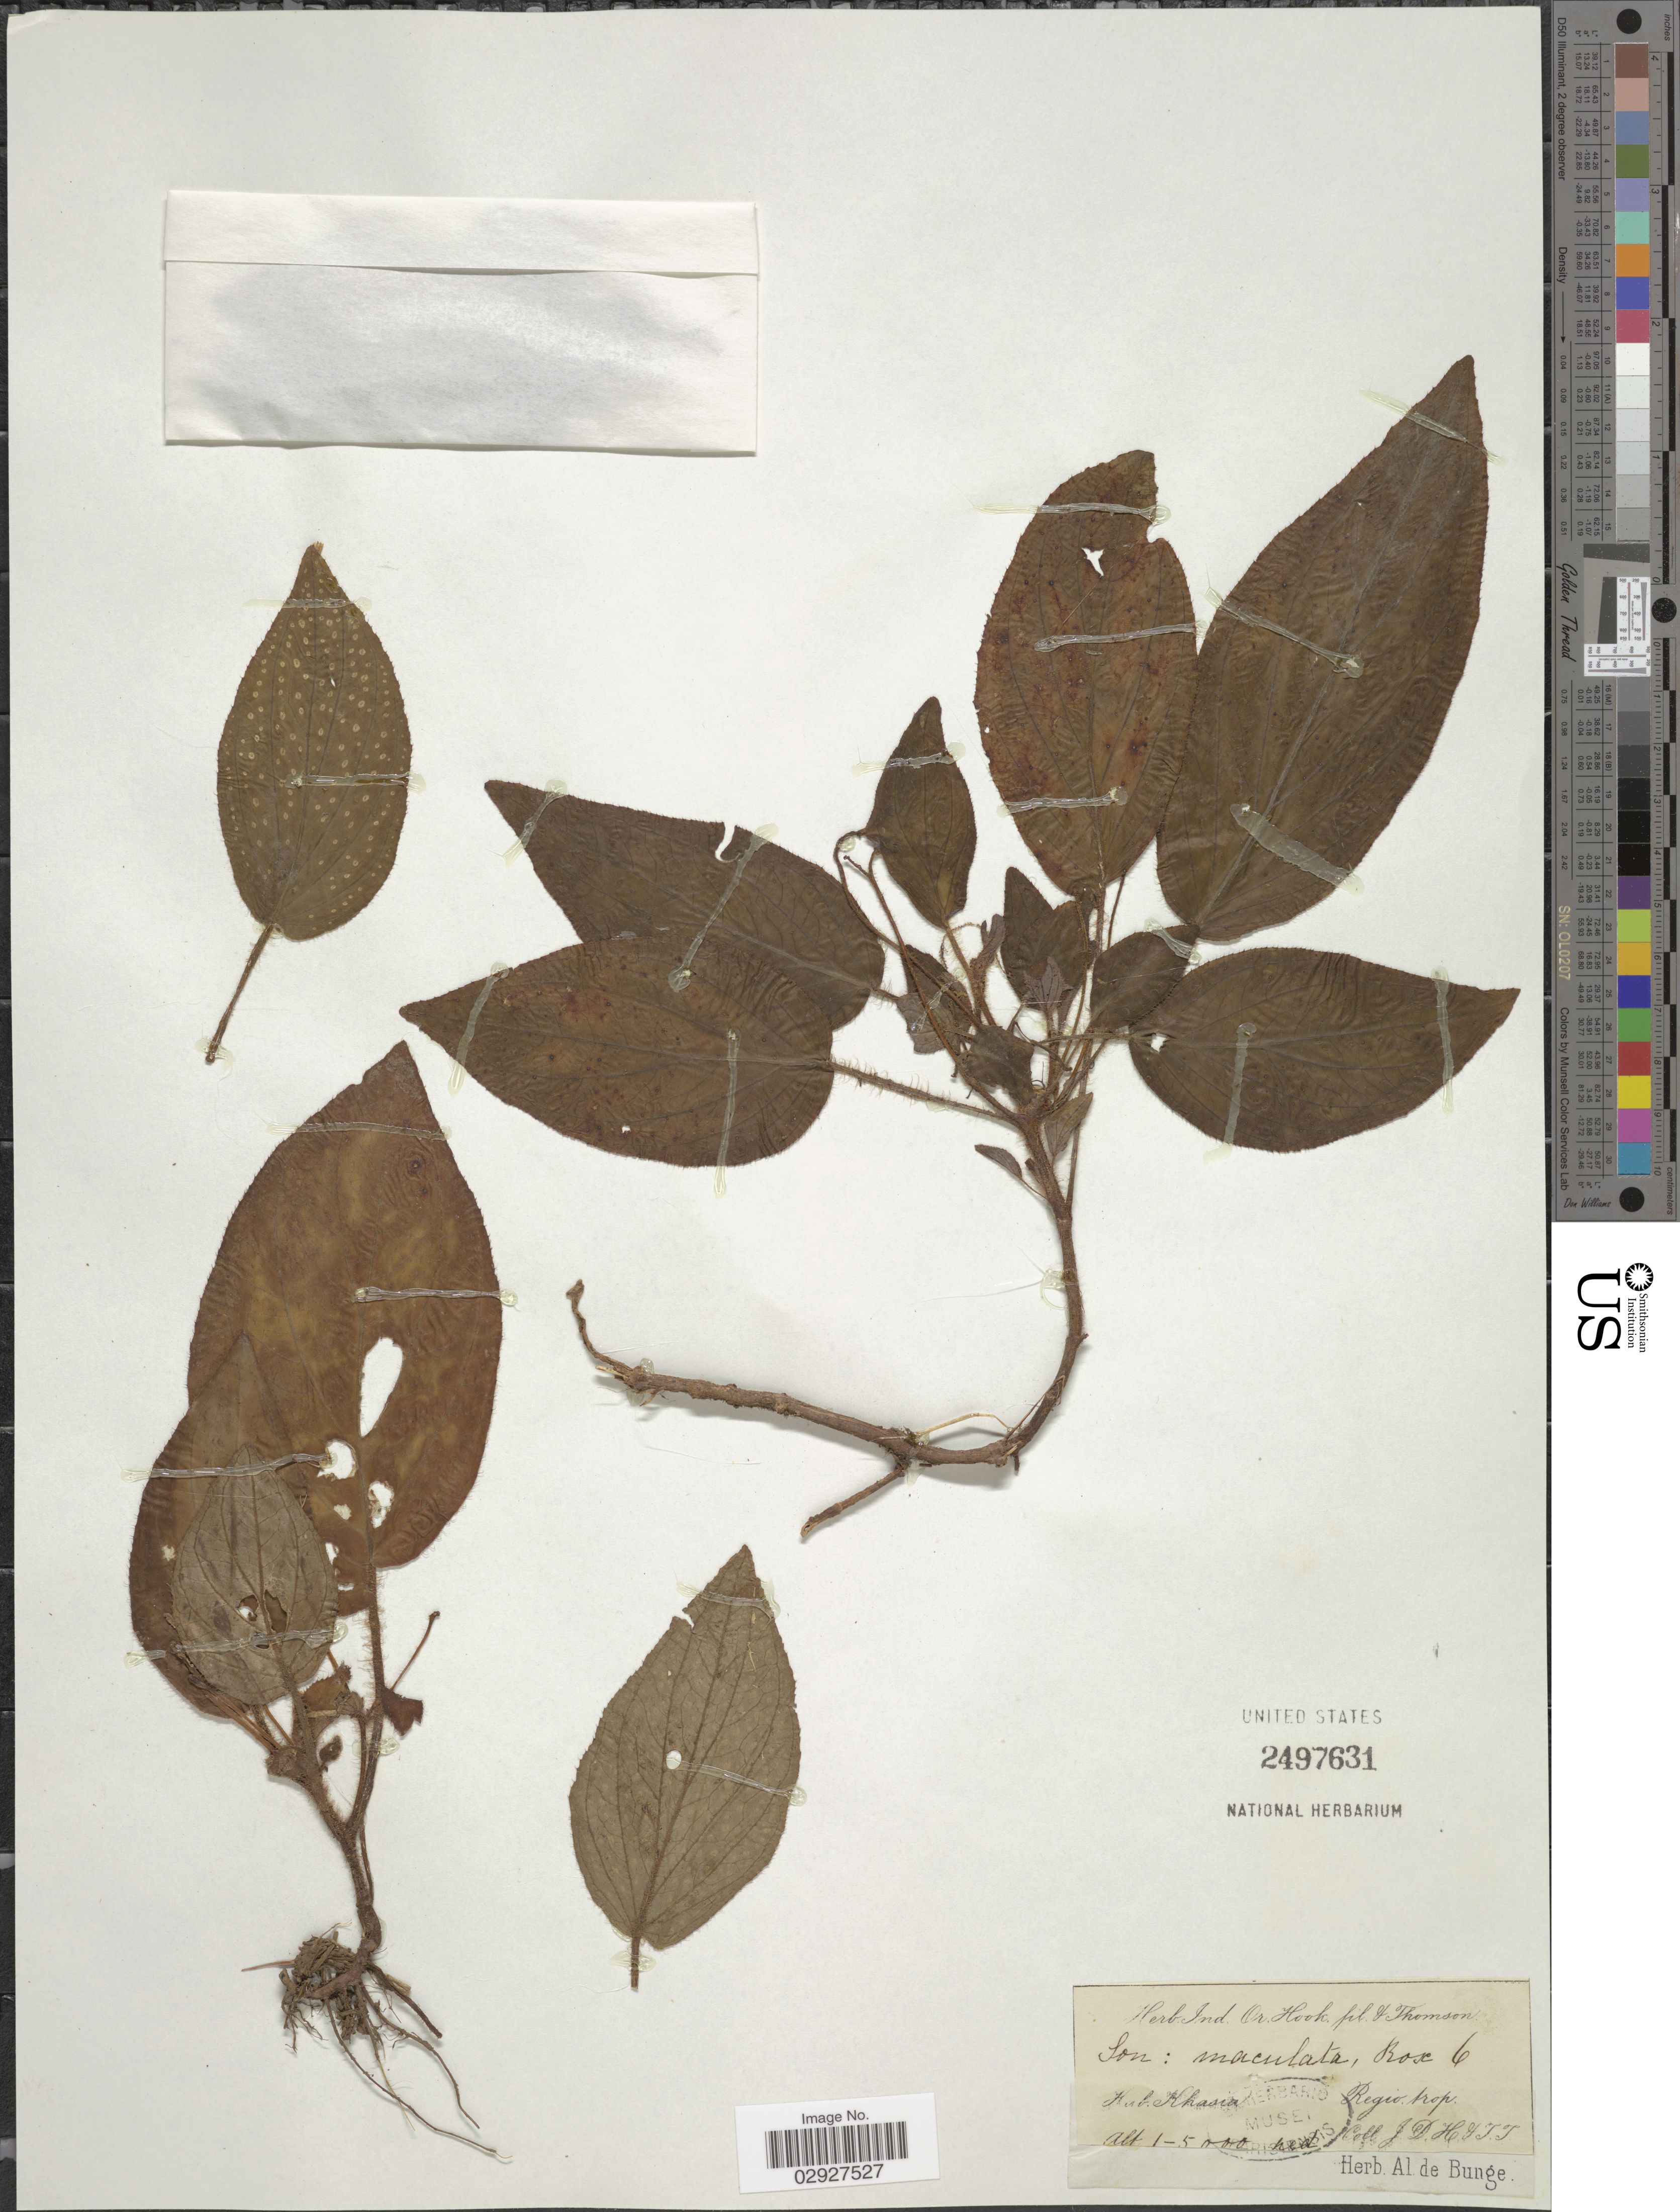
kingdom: Plantae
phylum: Tracheophyta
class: Magnoliopsida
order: Myrtales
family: Melastomataceae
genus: Sonerila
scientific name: Sonerila maculata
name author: Roxb.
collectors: J. D. Hooker & T. Thomas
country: India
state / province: Meghalaya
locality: Khasia, Regio trop.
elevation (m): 305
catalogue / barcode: US 2497631